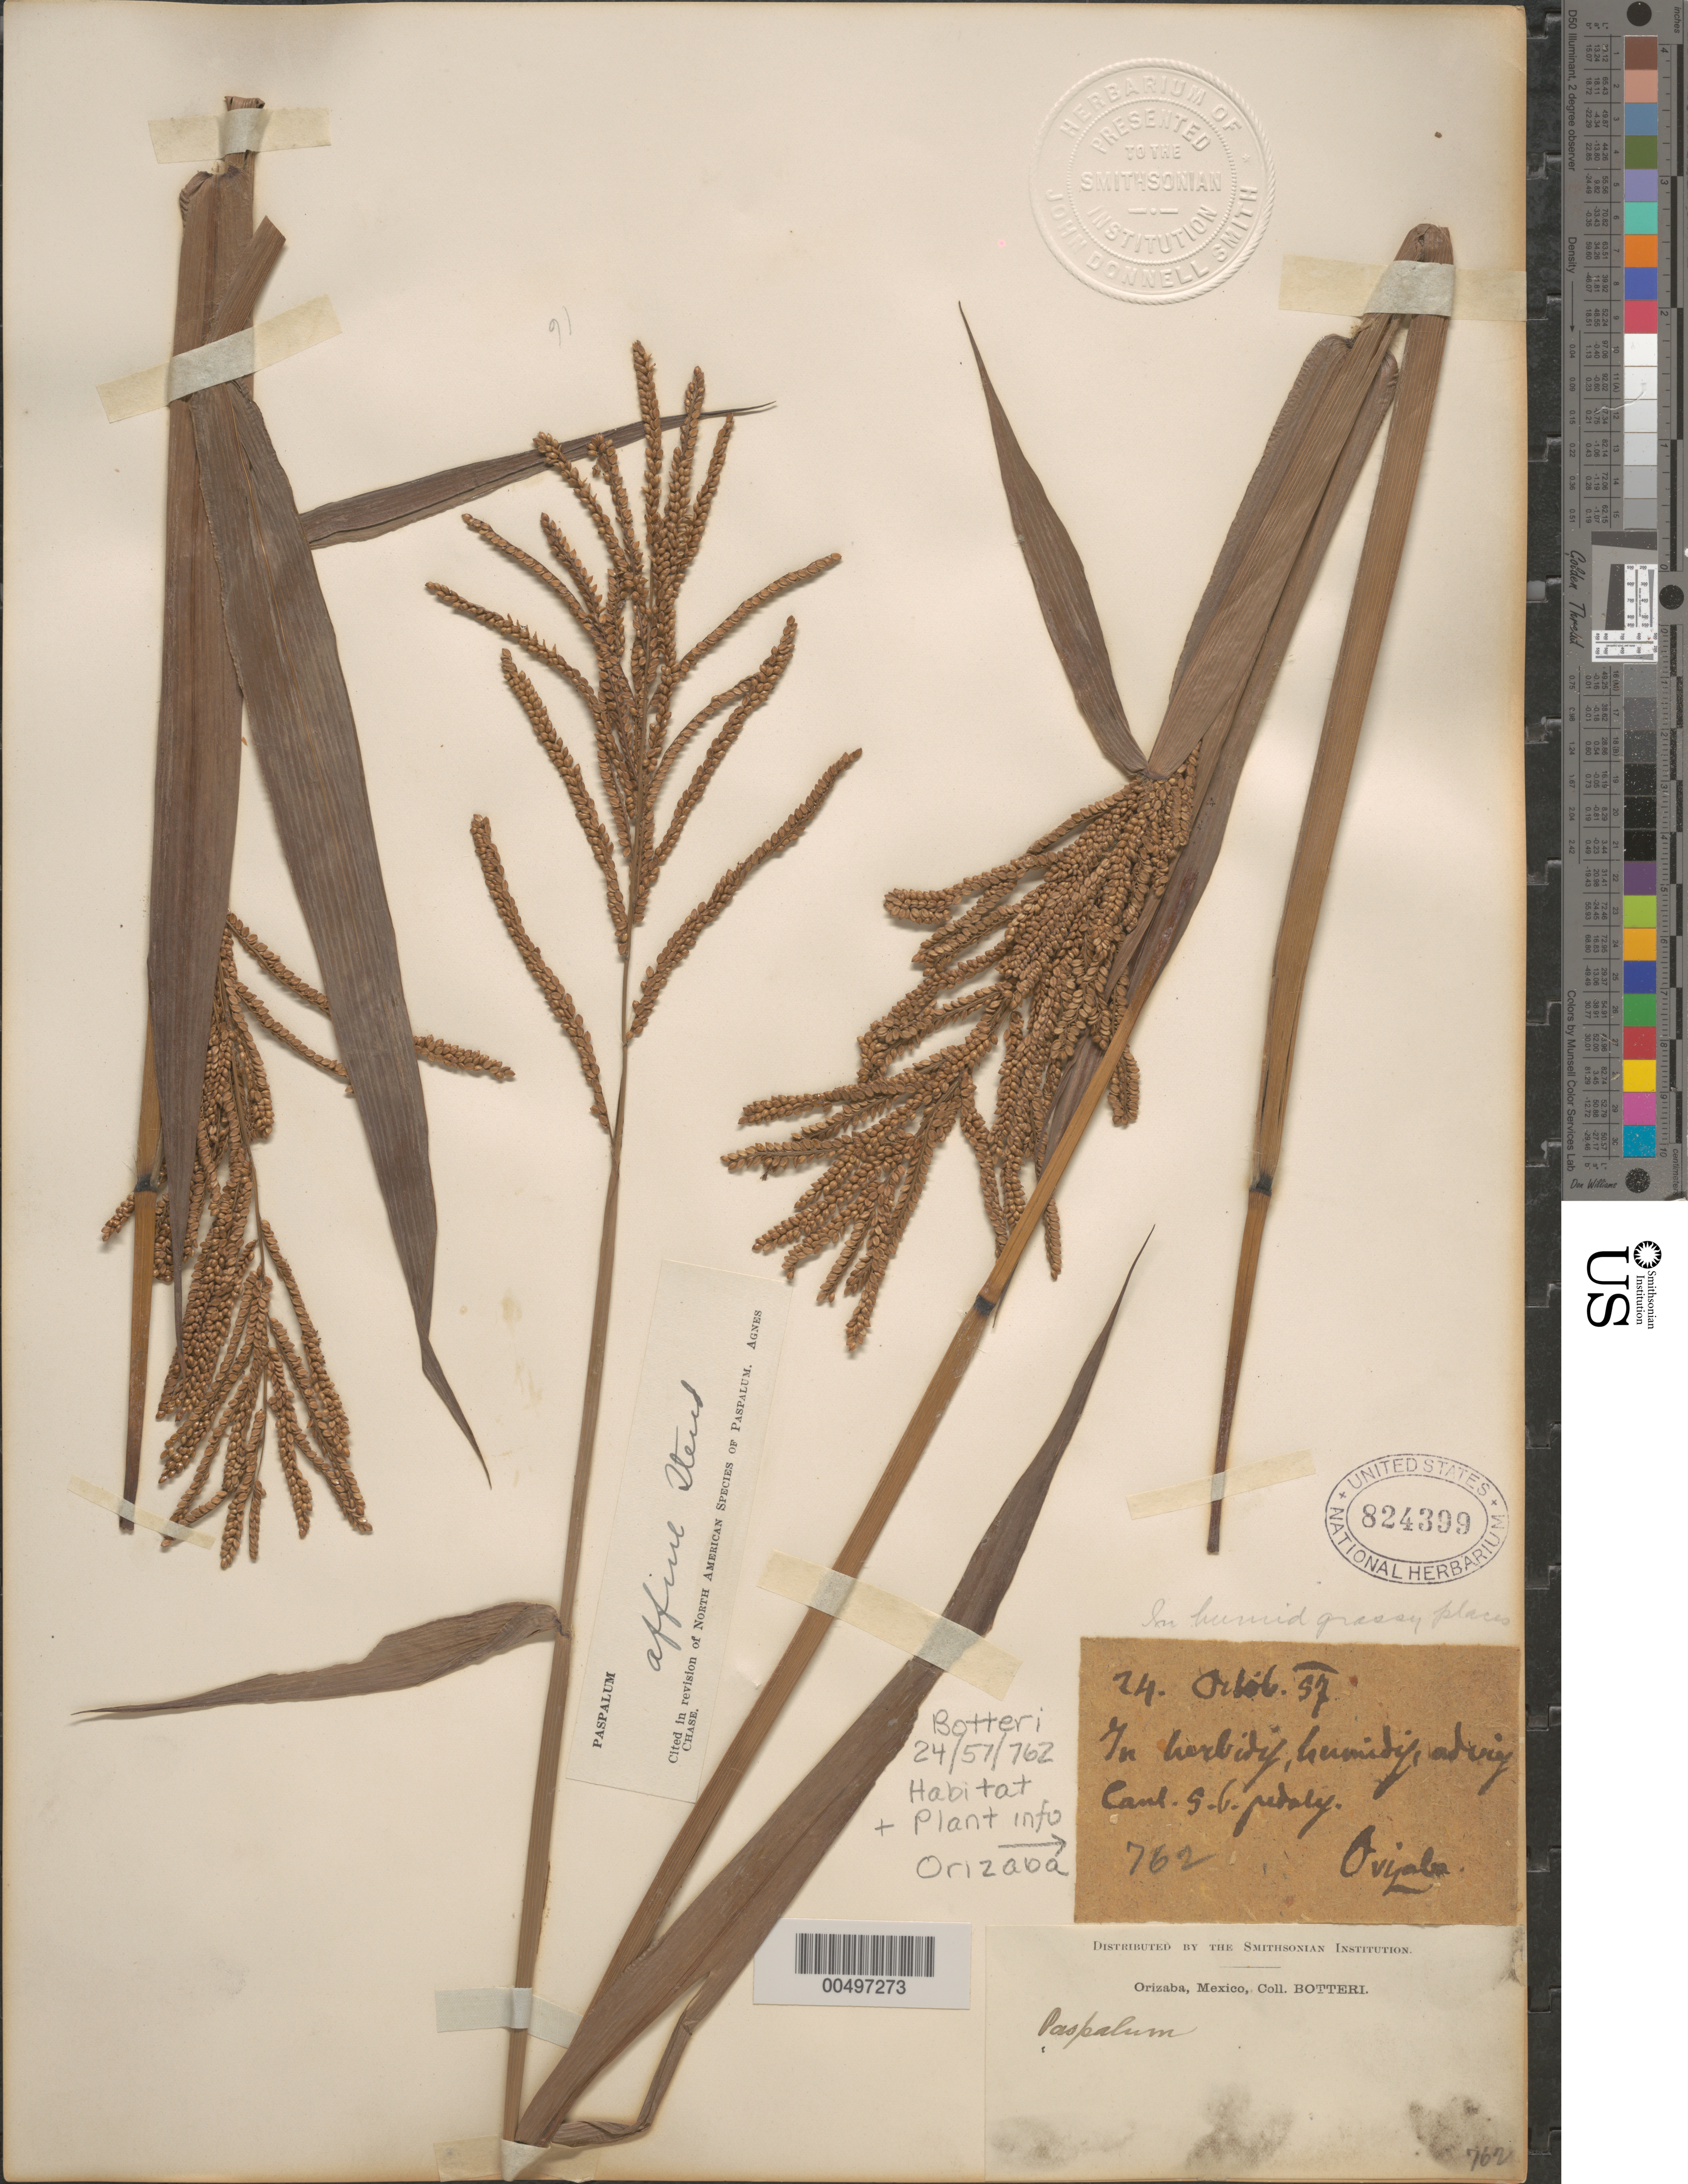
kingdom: Plantae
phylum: Tracheophyta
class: Liliopsida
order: Poales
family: Poaceae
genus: Paspalum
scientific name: Paspalum affine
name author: Steud.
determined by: Chase, [M.] Agnes, (US)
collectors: -. Botteri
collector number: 24/57/762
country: Mexico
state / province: Veracruz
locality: Orizaba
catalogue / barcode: US 824399